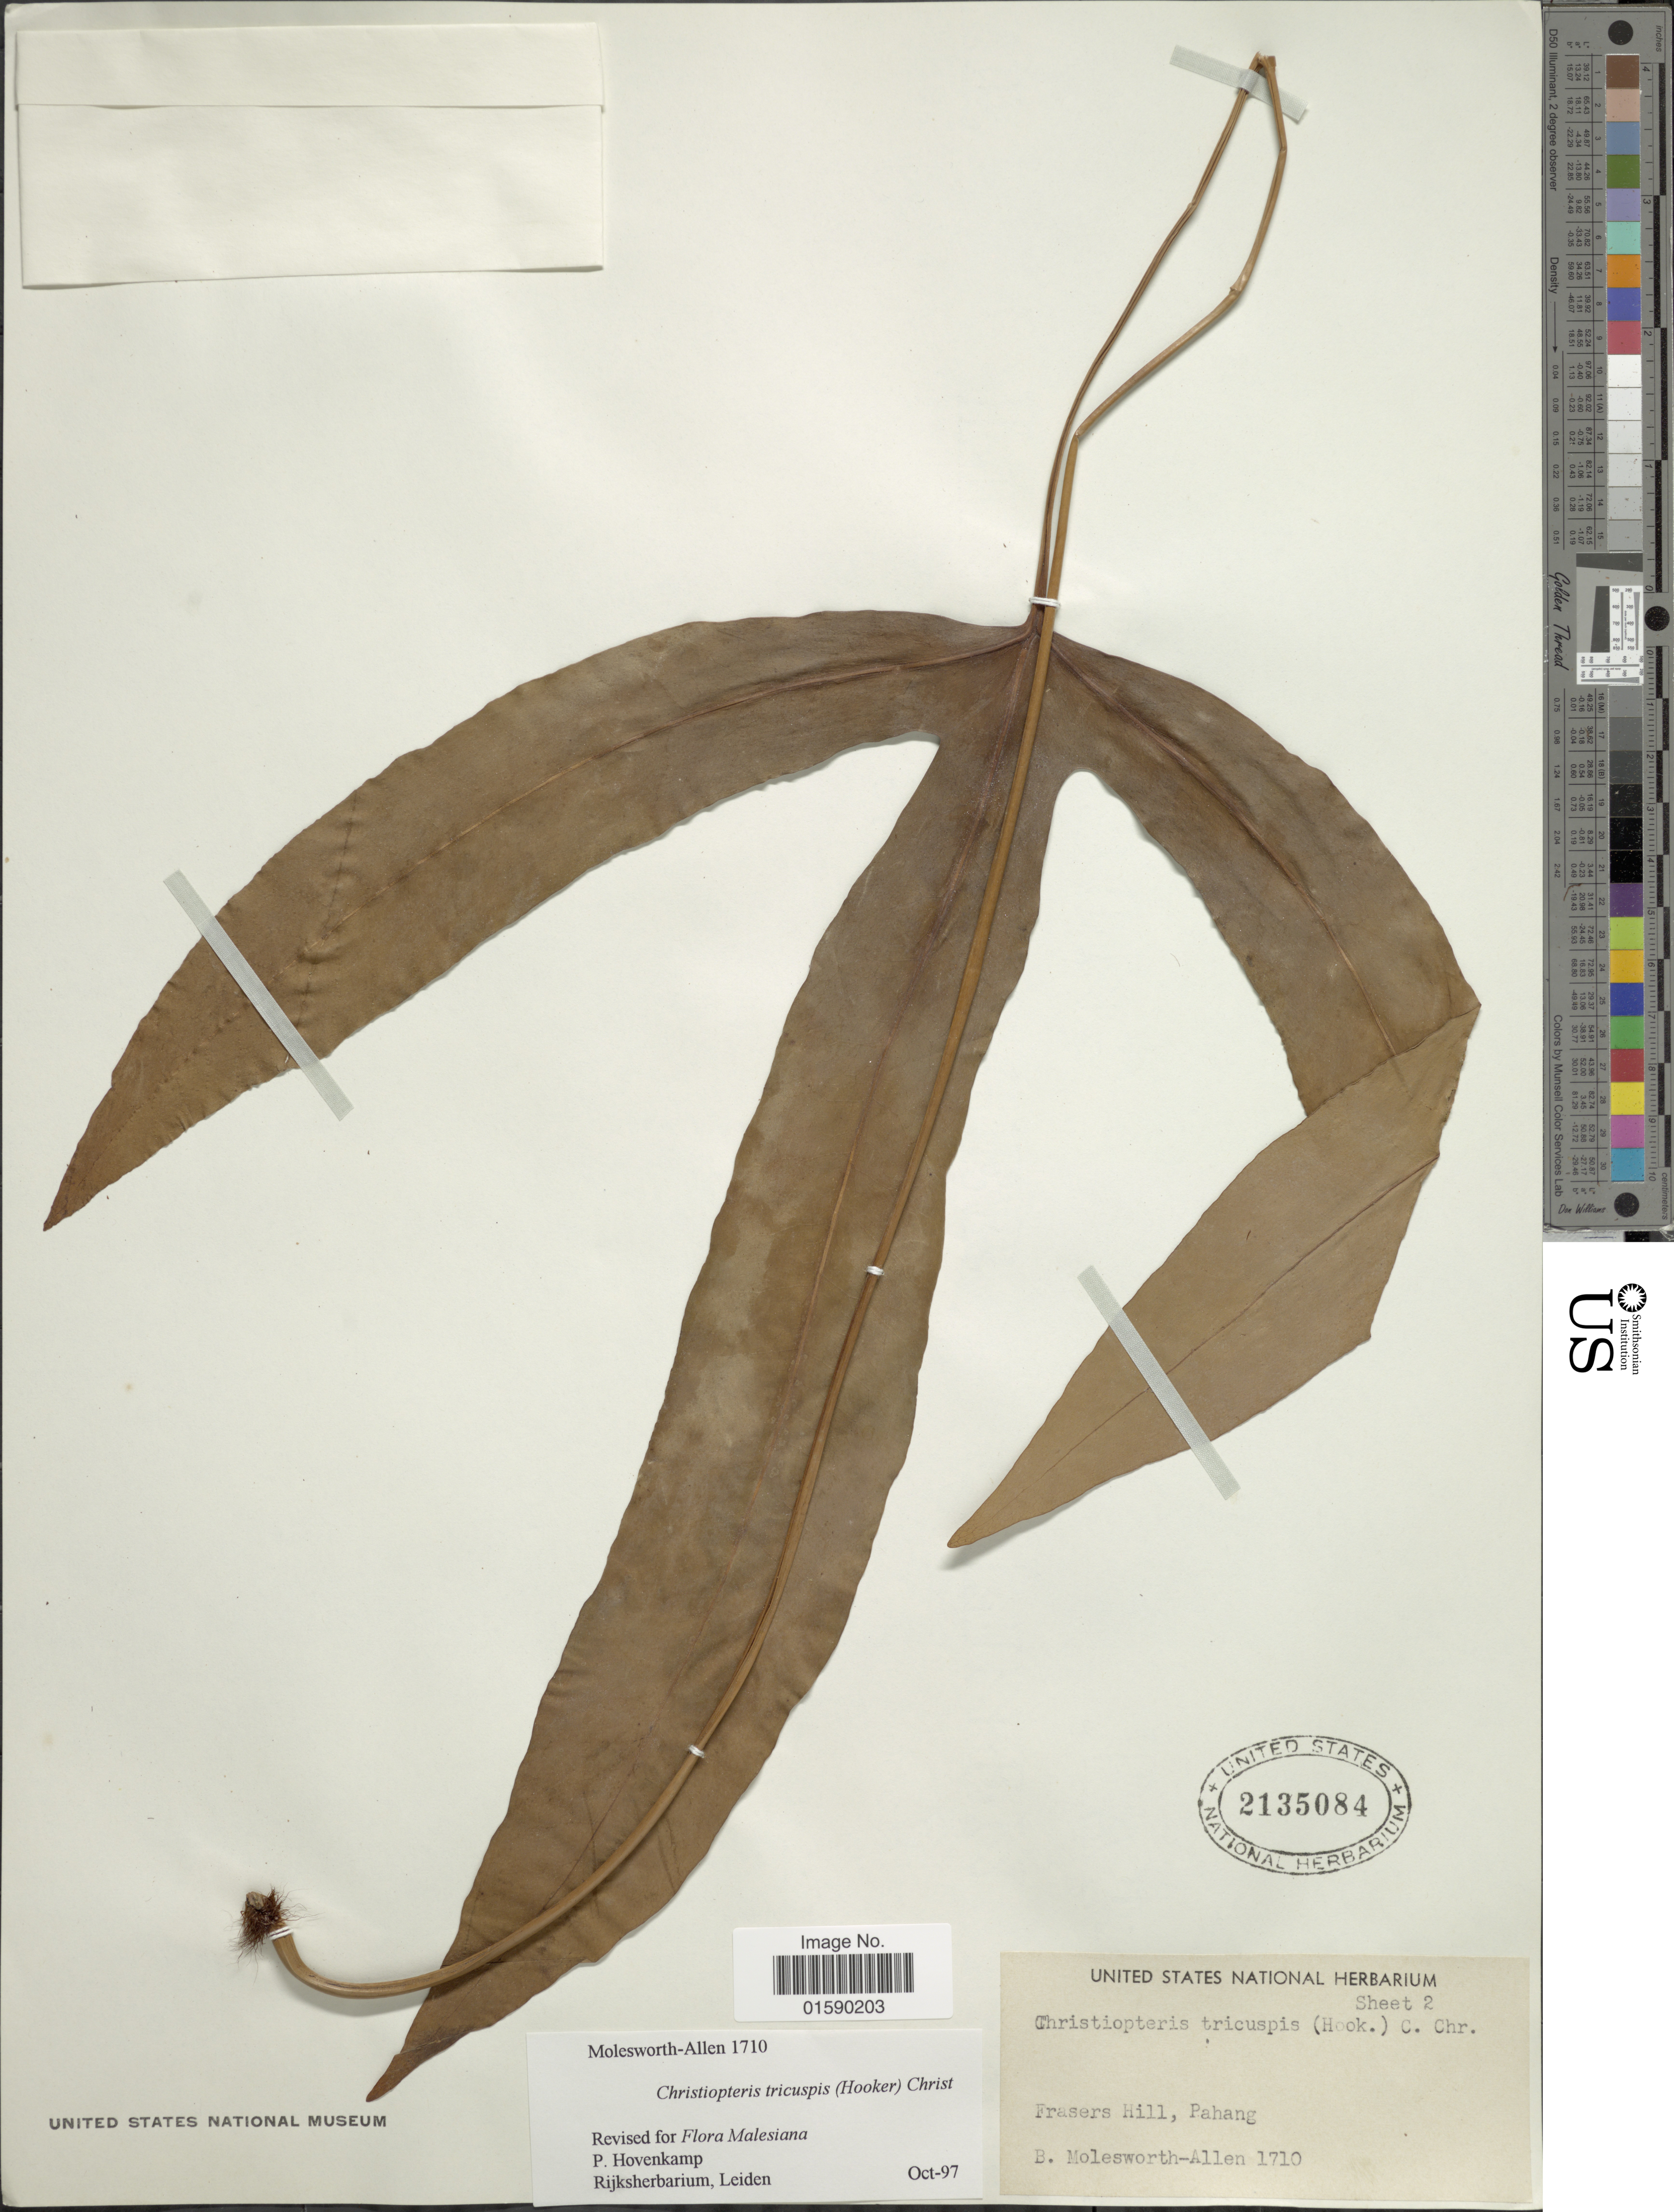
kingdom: Plantae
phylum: Tracheophyta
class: Polypodiopsida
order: Polypodiales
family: Polypodiaceae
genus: Christiopteris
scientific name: Christiopteris tricuspis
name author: (Hook.) Christ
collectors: B. E. G. Molesworth-Allen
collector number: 1710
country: Malaysia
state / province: Pahang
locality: Frasers Hill, Pahang.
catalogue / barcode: US 2135084